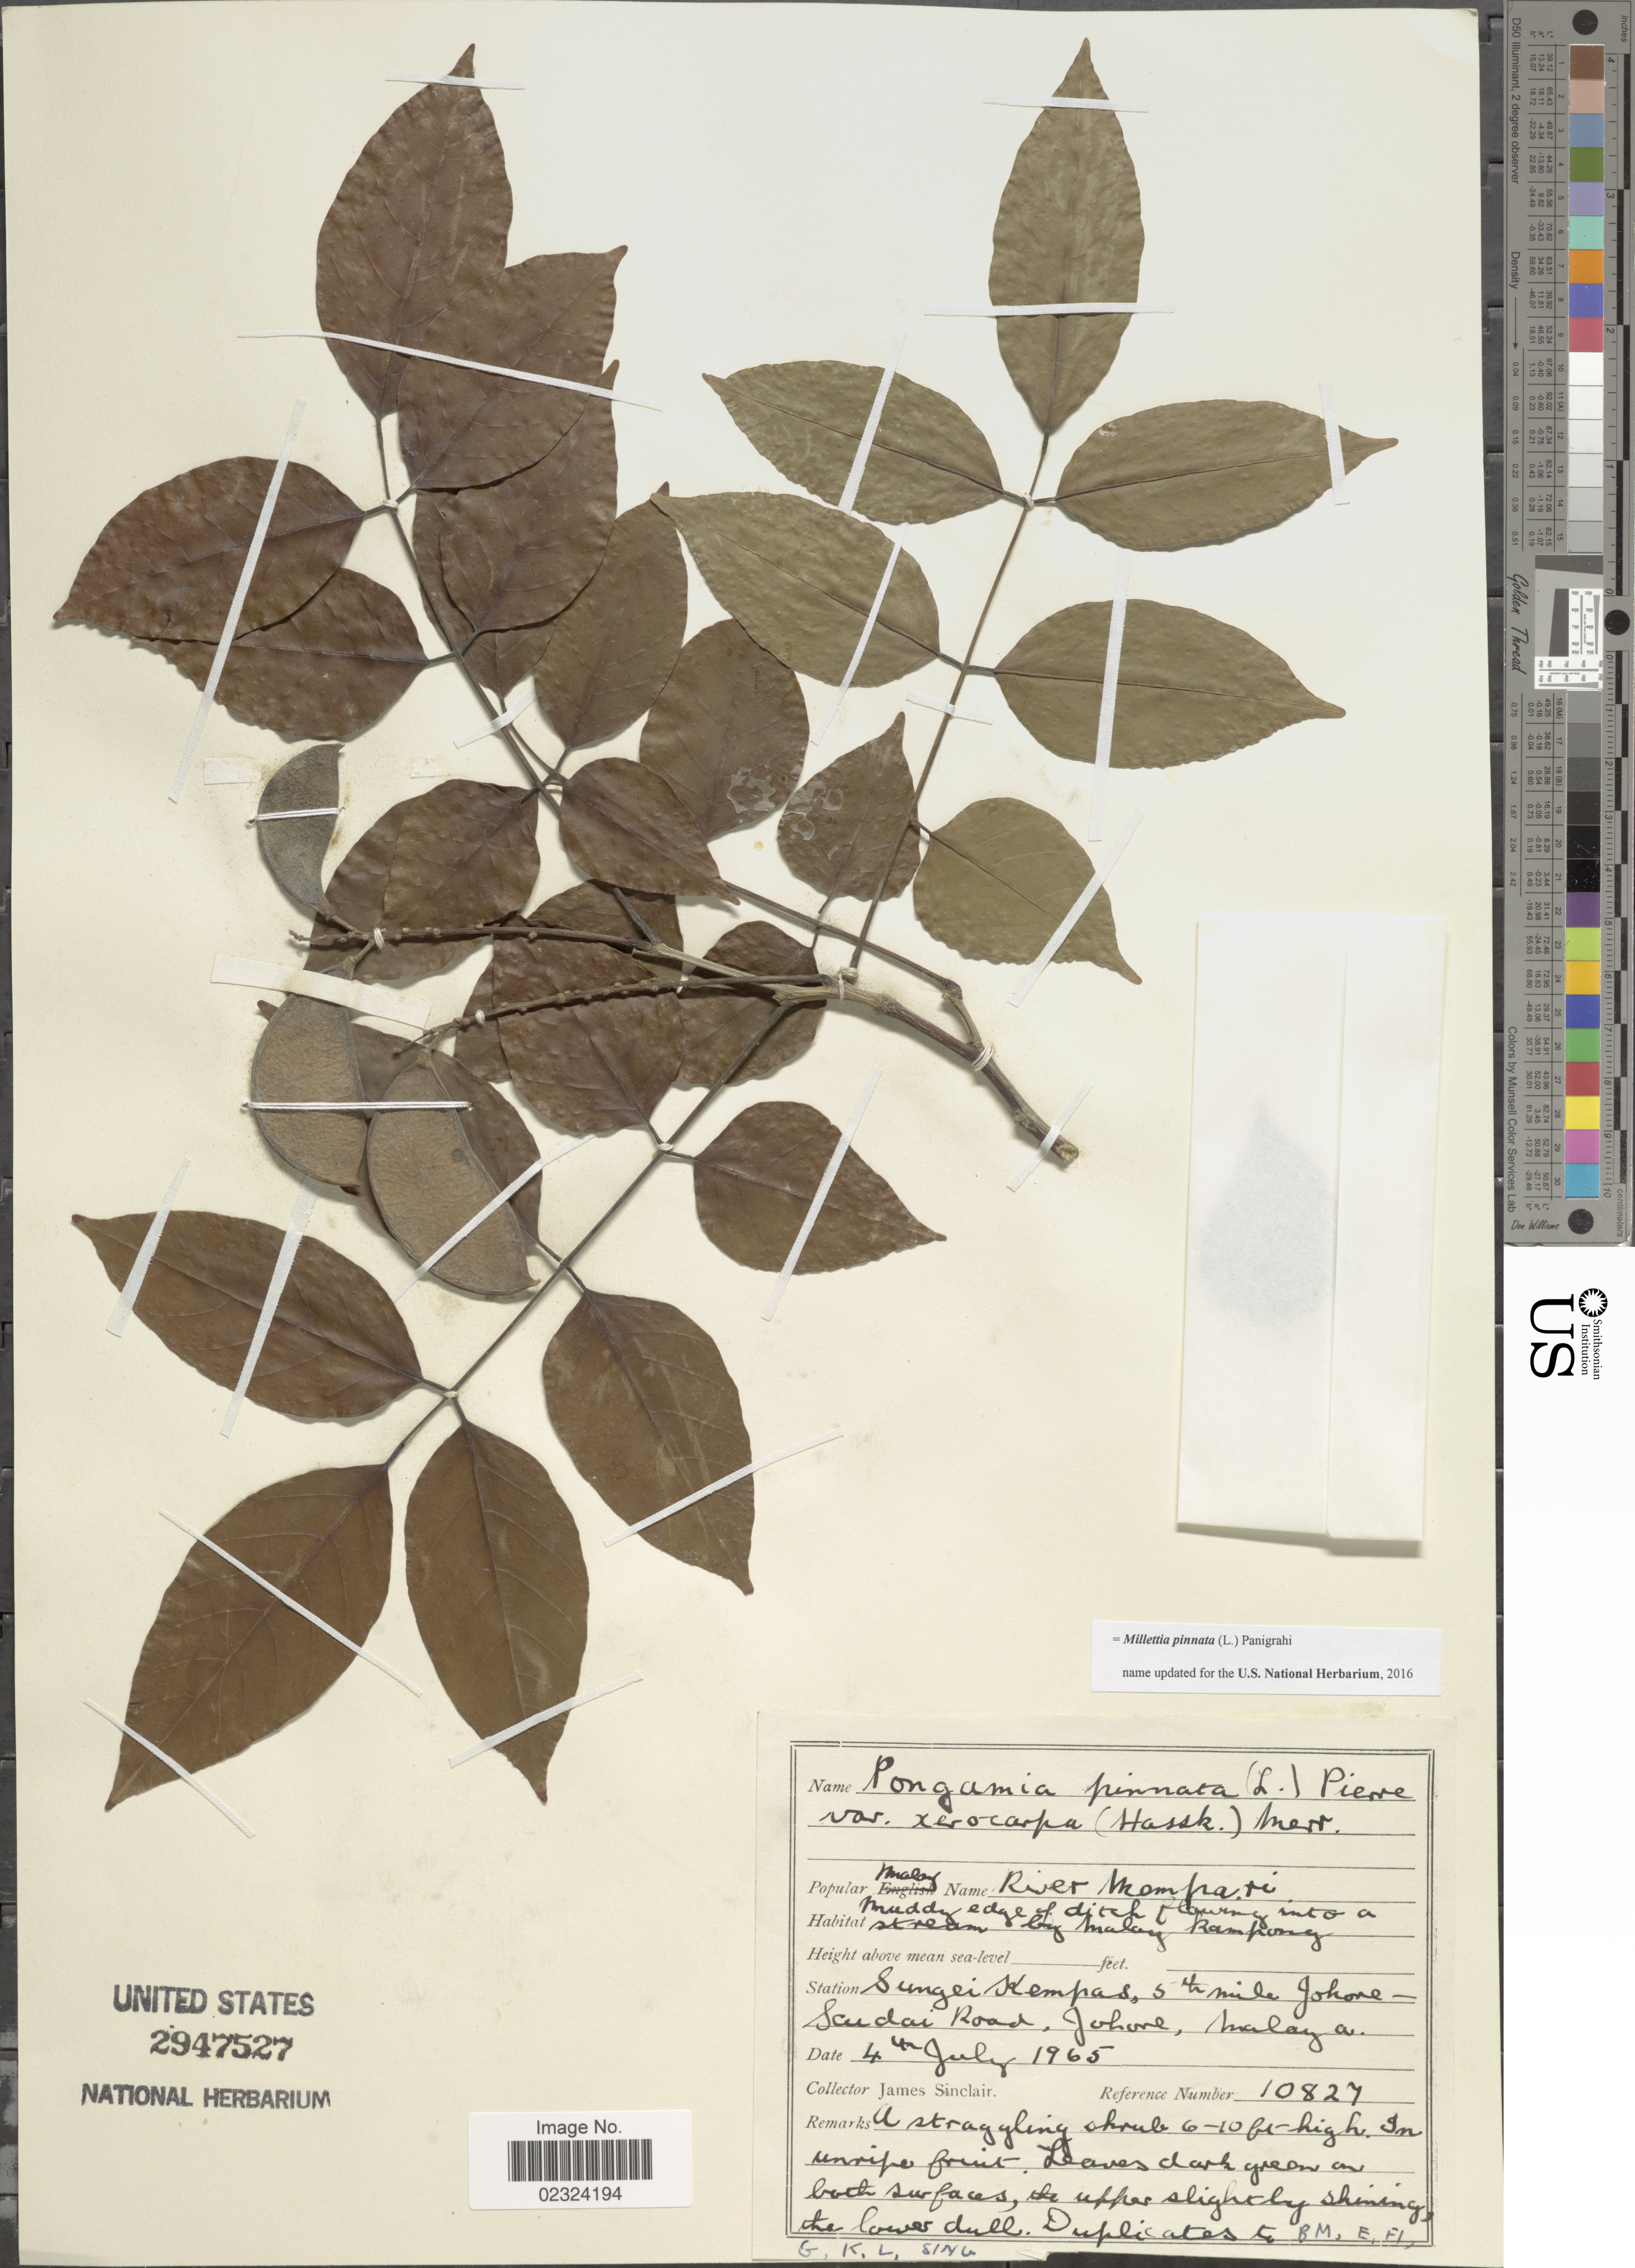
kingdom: Plantae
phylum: Tracheophyta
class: Magnoliopsida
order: Fabales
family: Fabaceae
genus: Millettia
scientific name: Millettia pinnata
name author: (L.) Panigrahi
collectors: J. Sinclair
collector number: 10827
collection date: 1965-07-04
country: Malaysia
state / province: Johor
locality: Station: Suungei Kempas, 5th mile Johore - Sandai Road, Johore, Malaya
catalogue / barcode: US 2947527